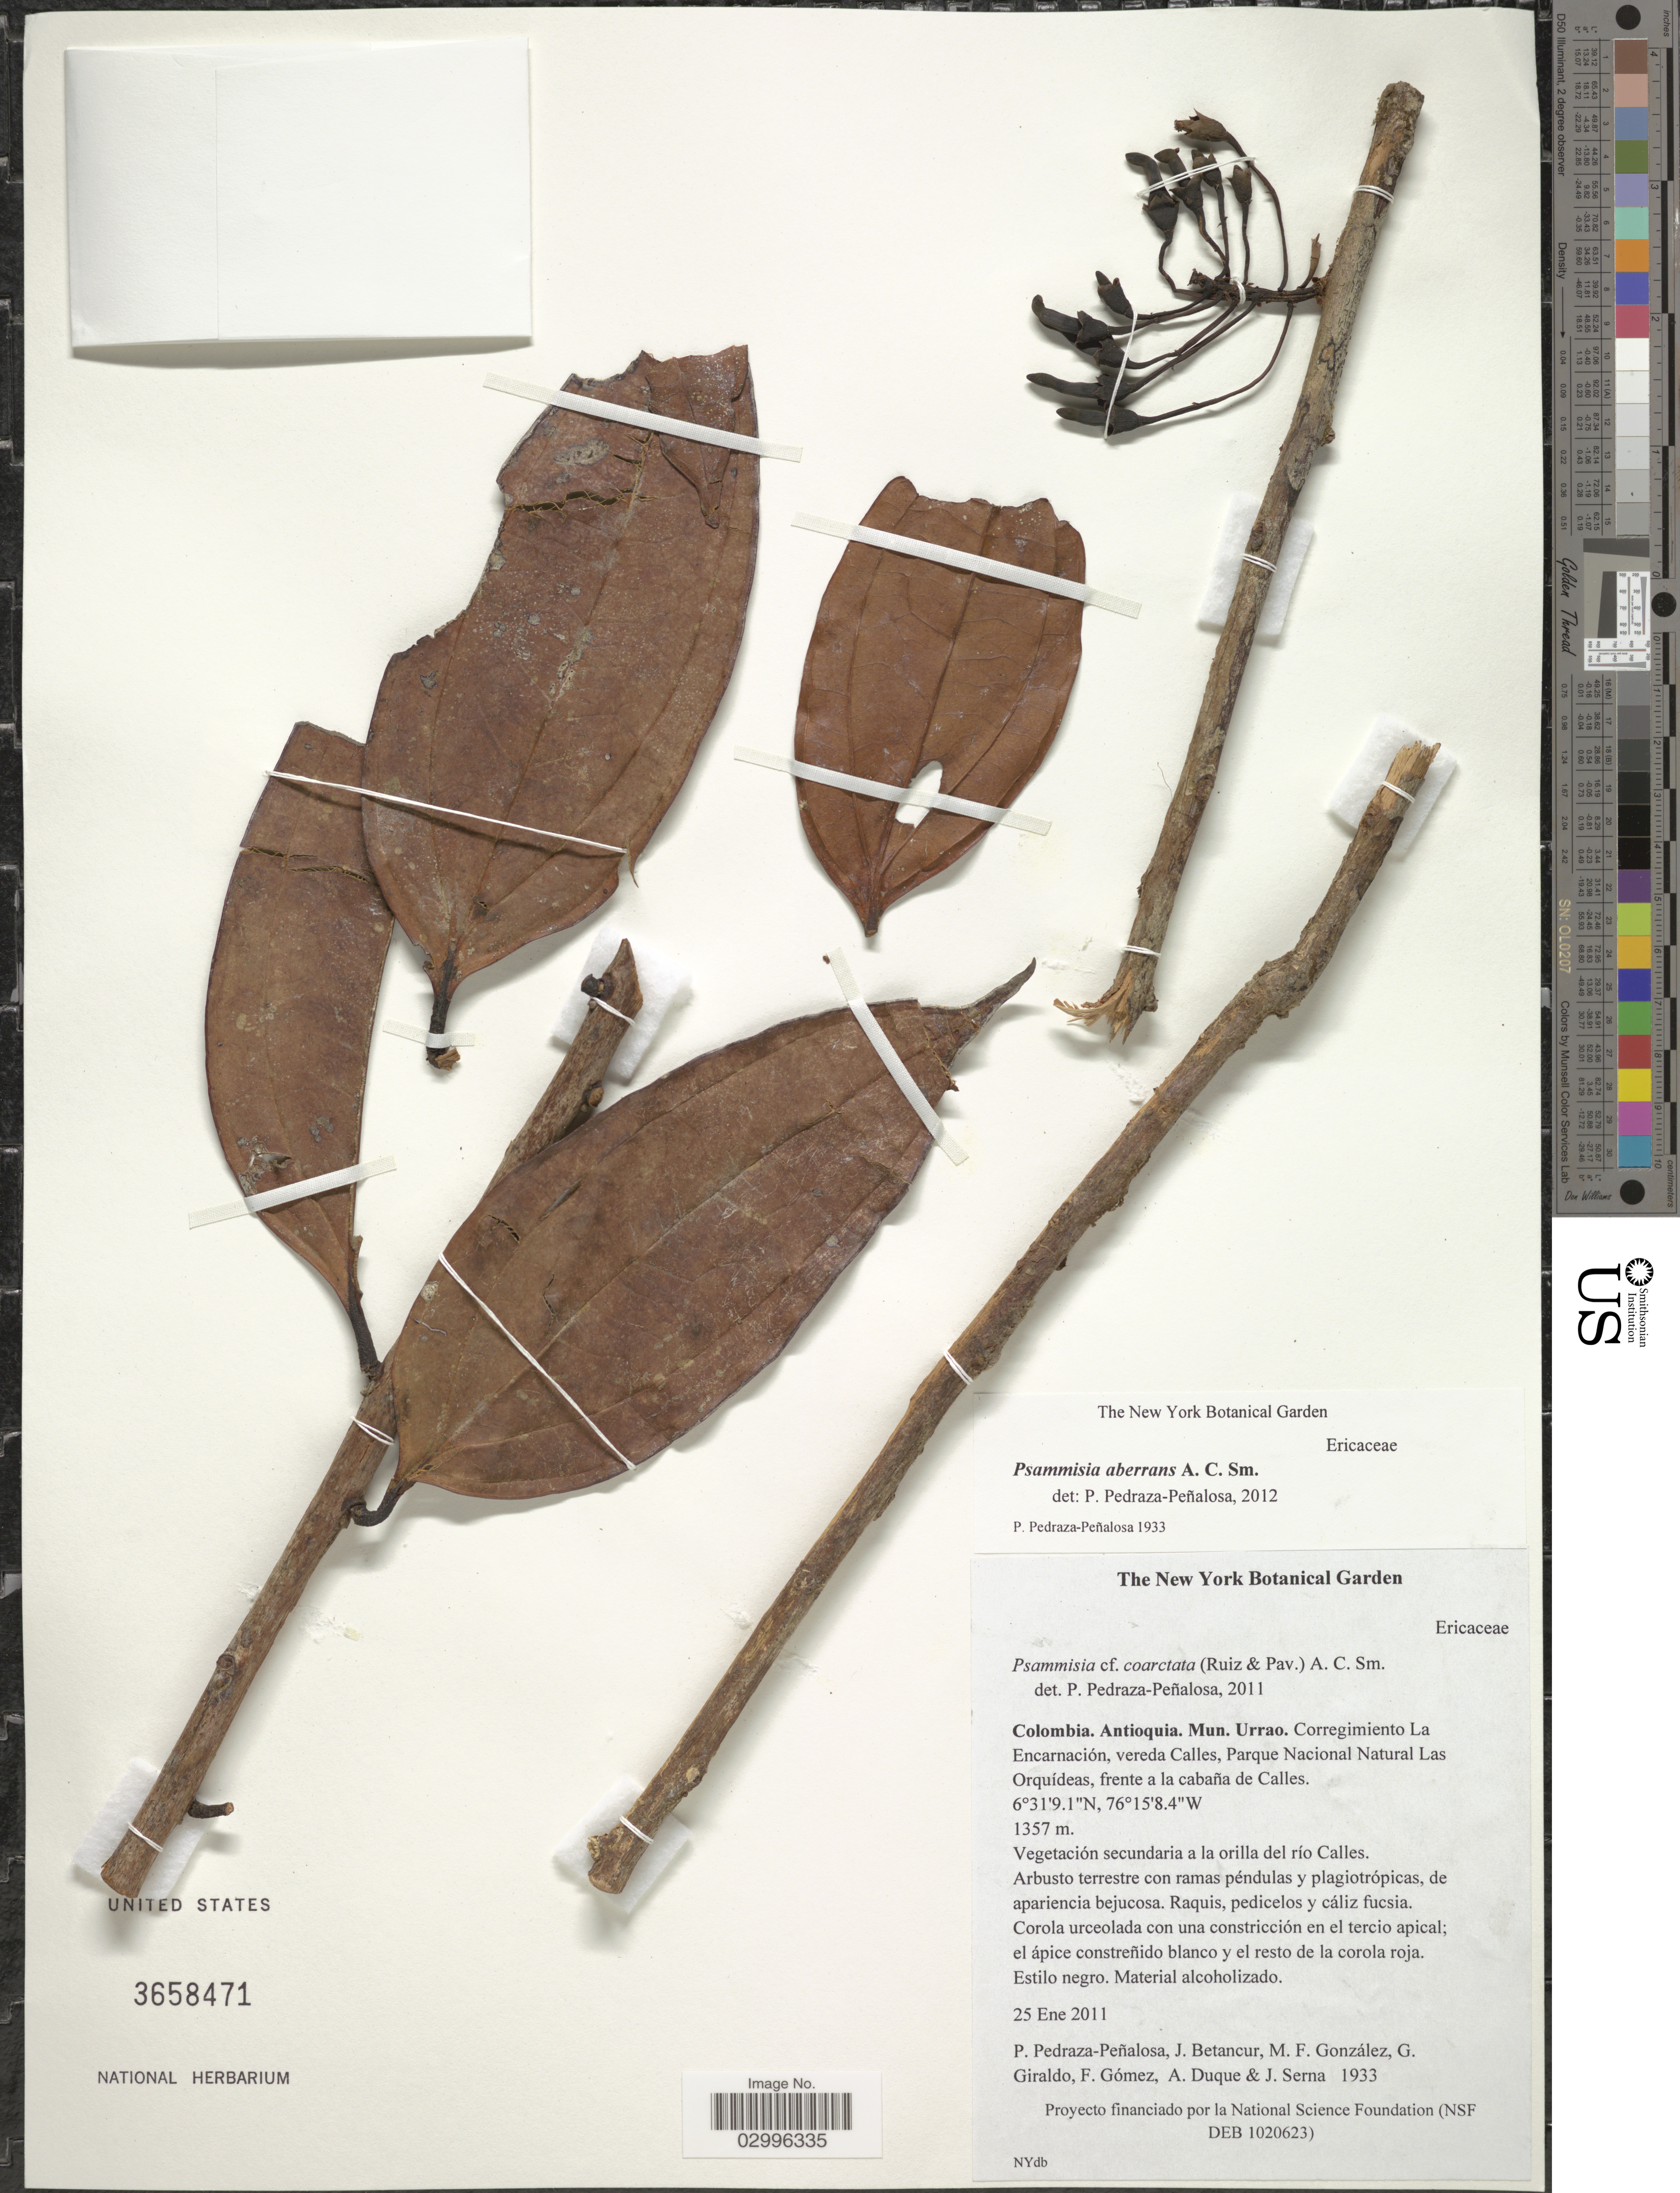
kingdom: Plantae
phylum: Tracheophyta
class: Magnoliopsida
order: Ericales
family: Ericaceae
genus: Psammisia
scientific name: Psammisia aberrans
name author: A.C. Sm.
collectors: P. Pedraza-Peñalosa, J. Betancur, M. Gonzalez, G. Giraldo & et al.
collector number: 1933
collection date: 2011-01-25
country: Colombia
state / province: Antioquia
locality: Mun. Urrao. Corregimiento La Encarnación, vereda Calles, Parque Nacional Natural Las Orquídas, frente a la cabaña de Calles.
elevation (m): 1357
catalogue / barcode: US 3658471